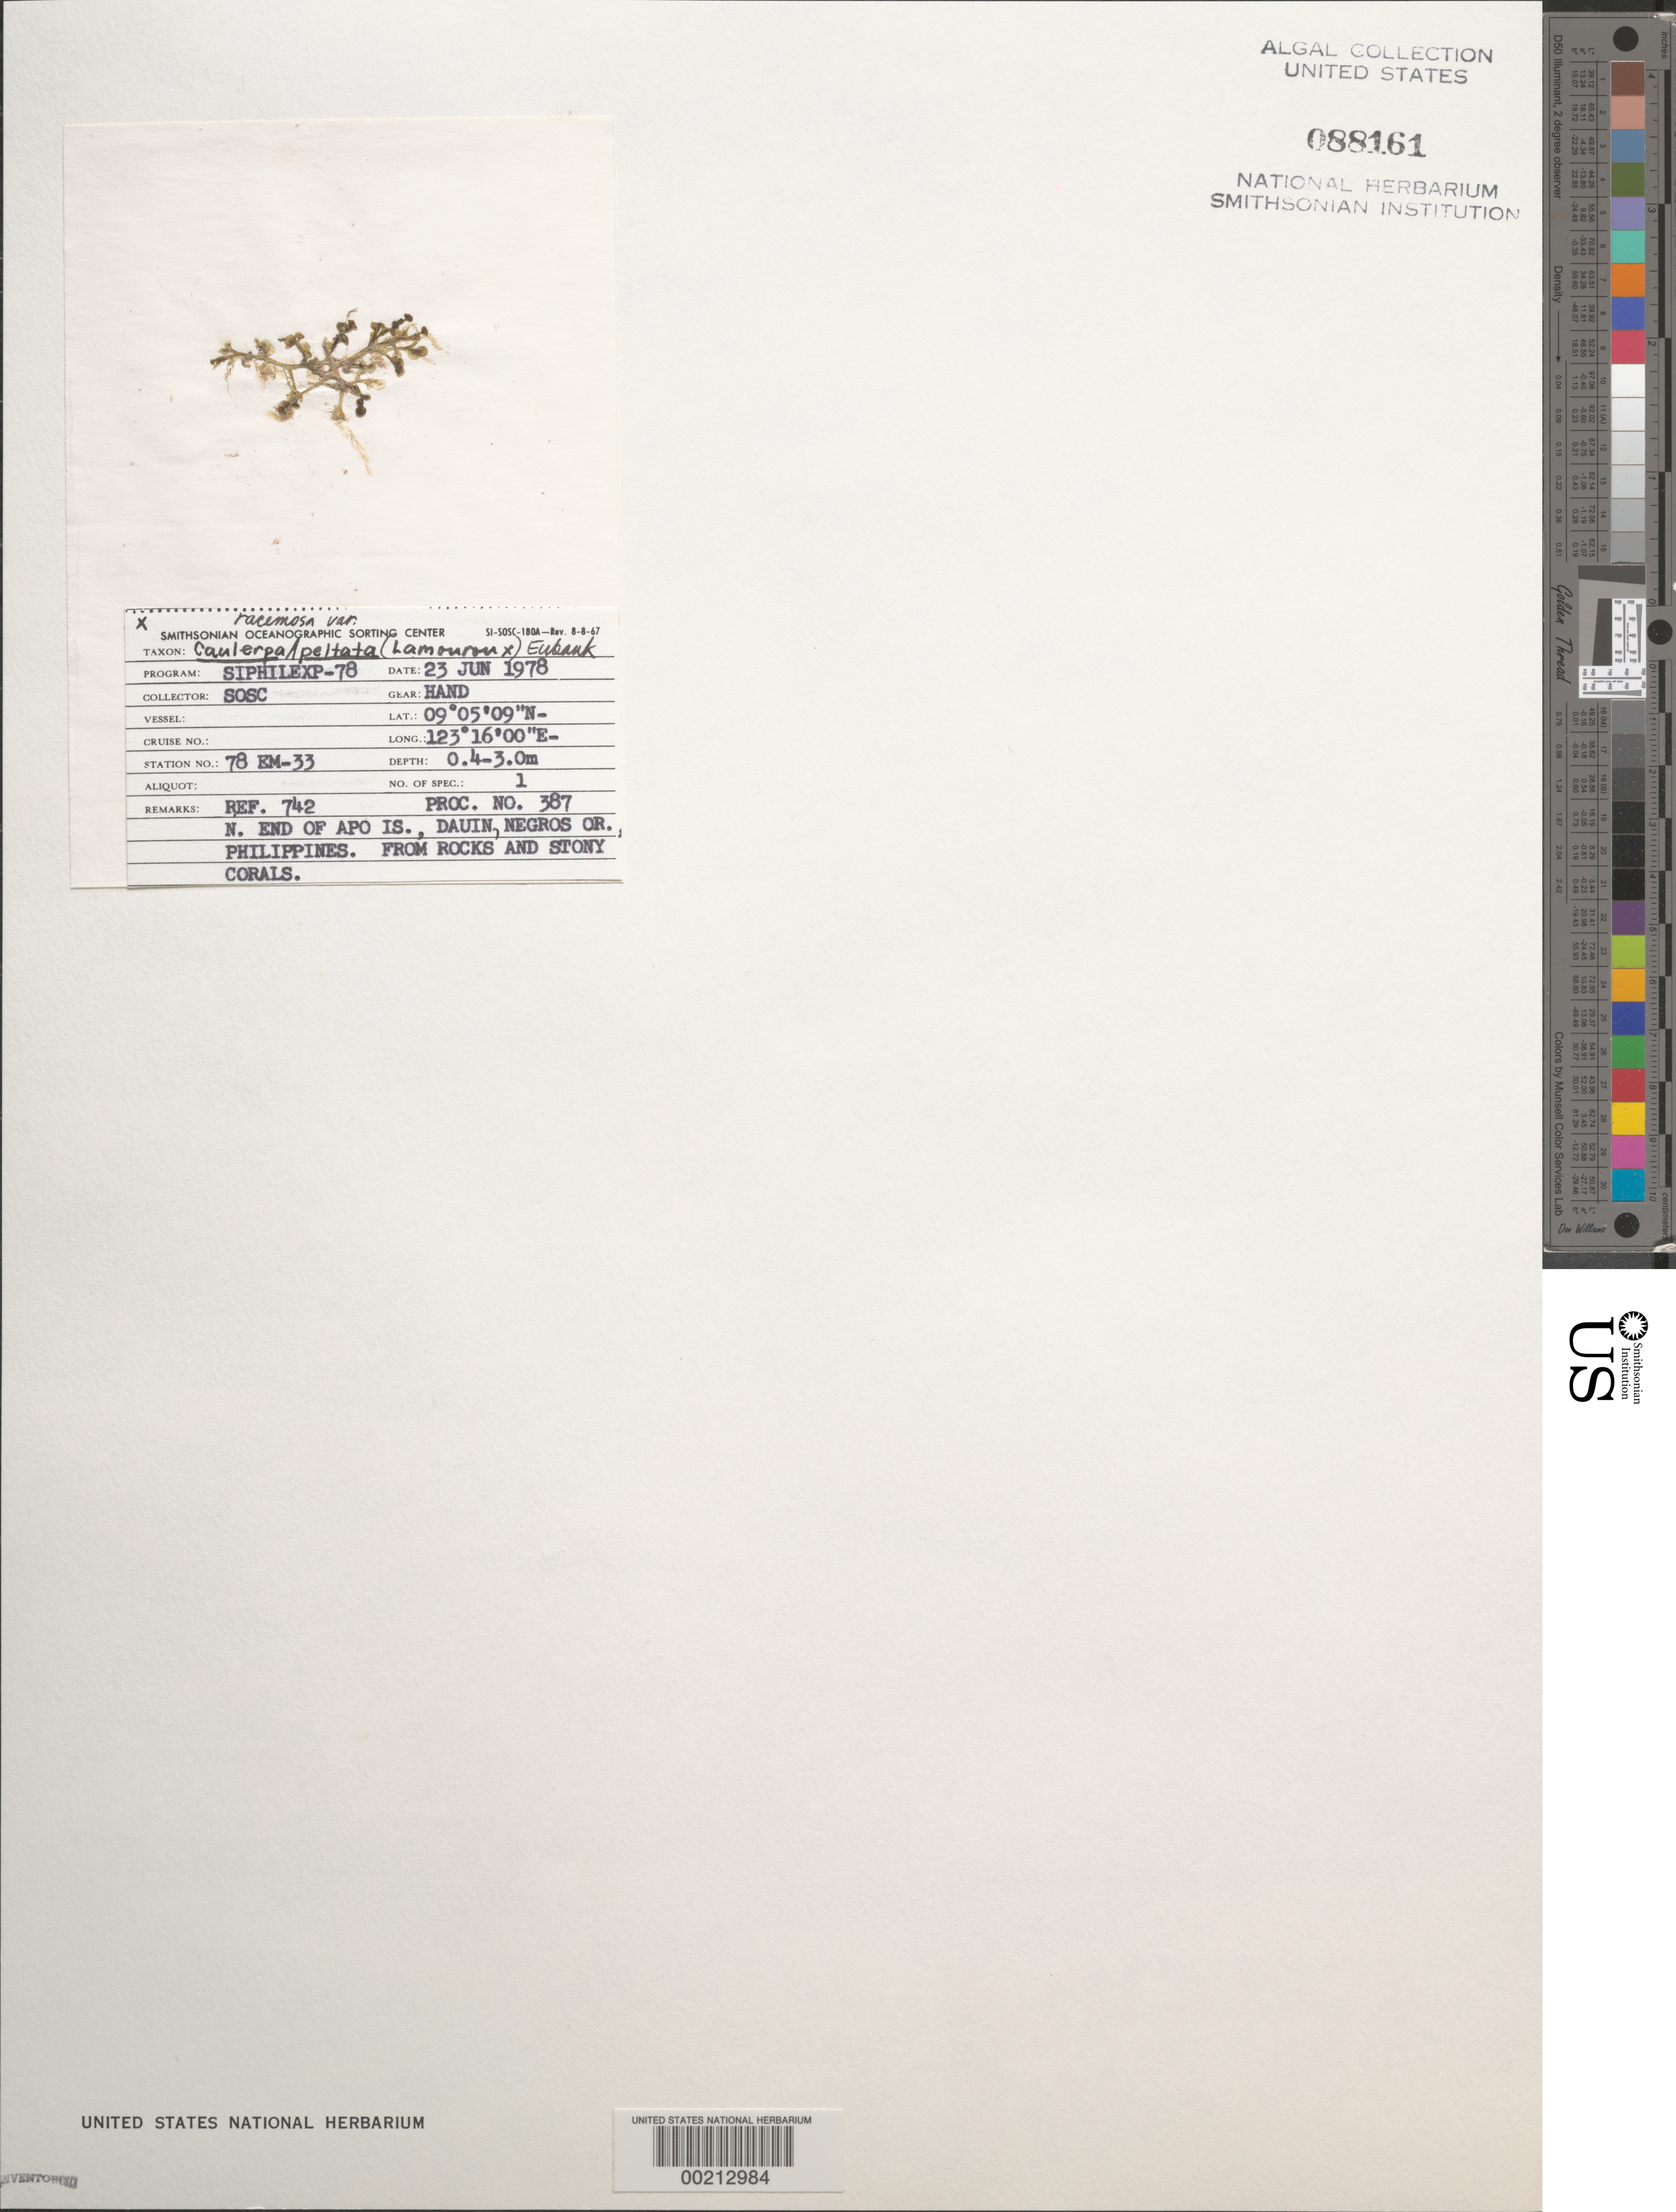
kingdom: Plantae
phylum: Chlorophyta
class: Ulvophyceae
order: Bryopsidales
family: Caulerpaceae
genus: Caulerpa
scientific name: Caulerpa racemosa var. peltata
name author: (J.V.Lamouroux) Eubank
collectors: SOSC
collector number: Station 78 Em-33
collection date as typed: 23 Jun 1978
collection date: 1978-06-23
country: Philippines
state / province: Central Visayas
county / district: Negros Oriental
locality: Apo island, dauin, negros oriental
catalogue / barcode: US 88161